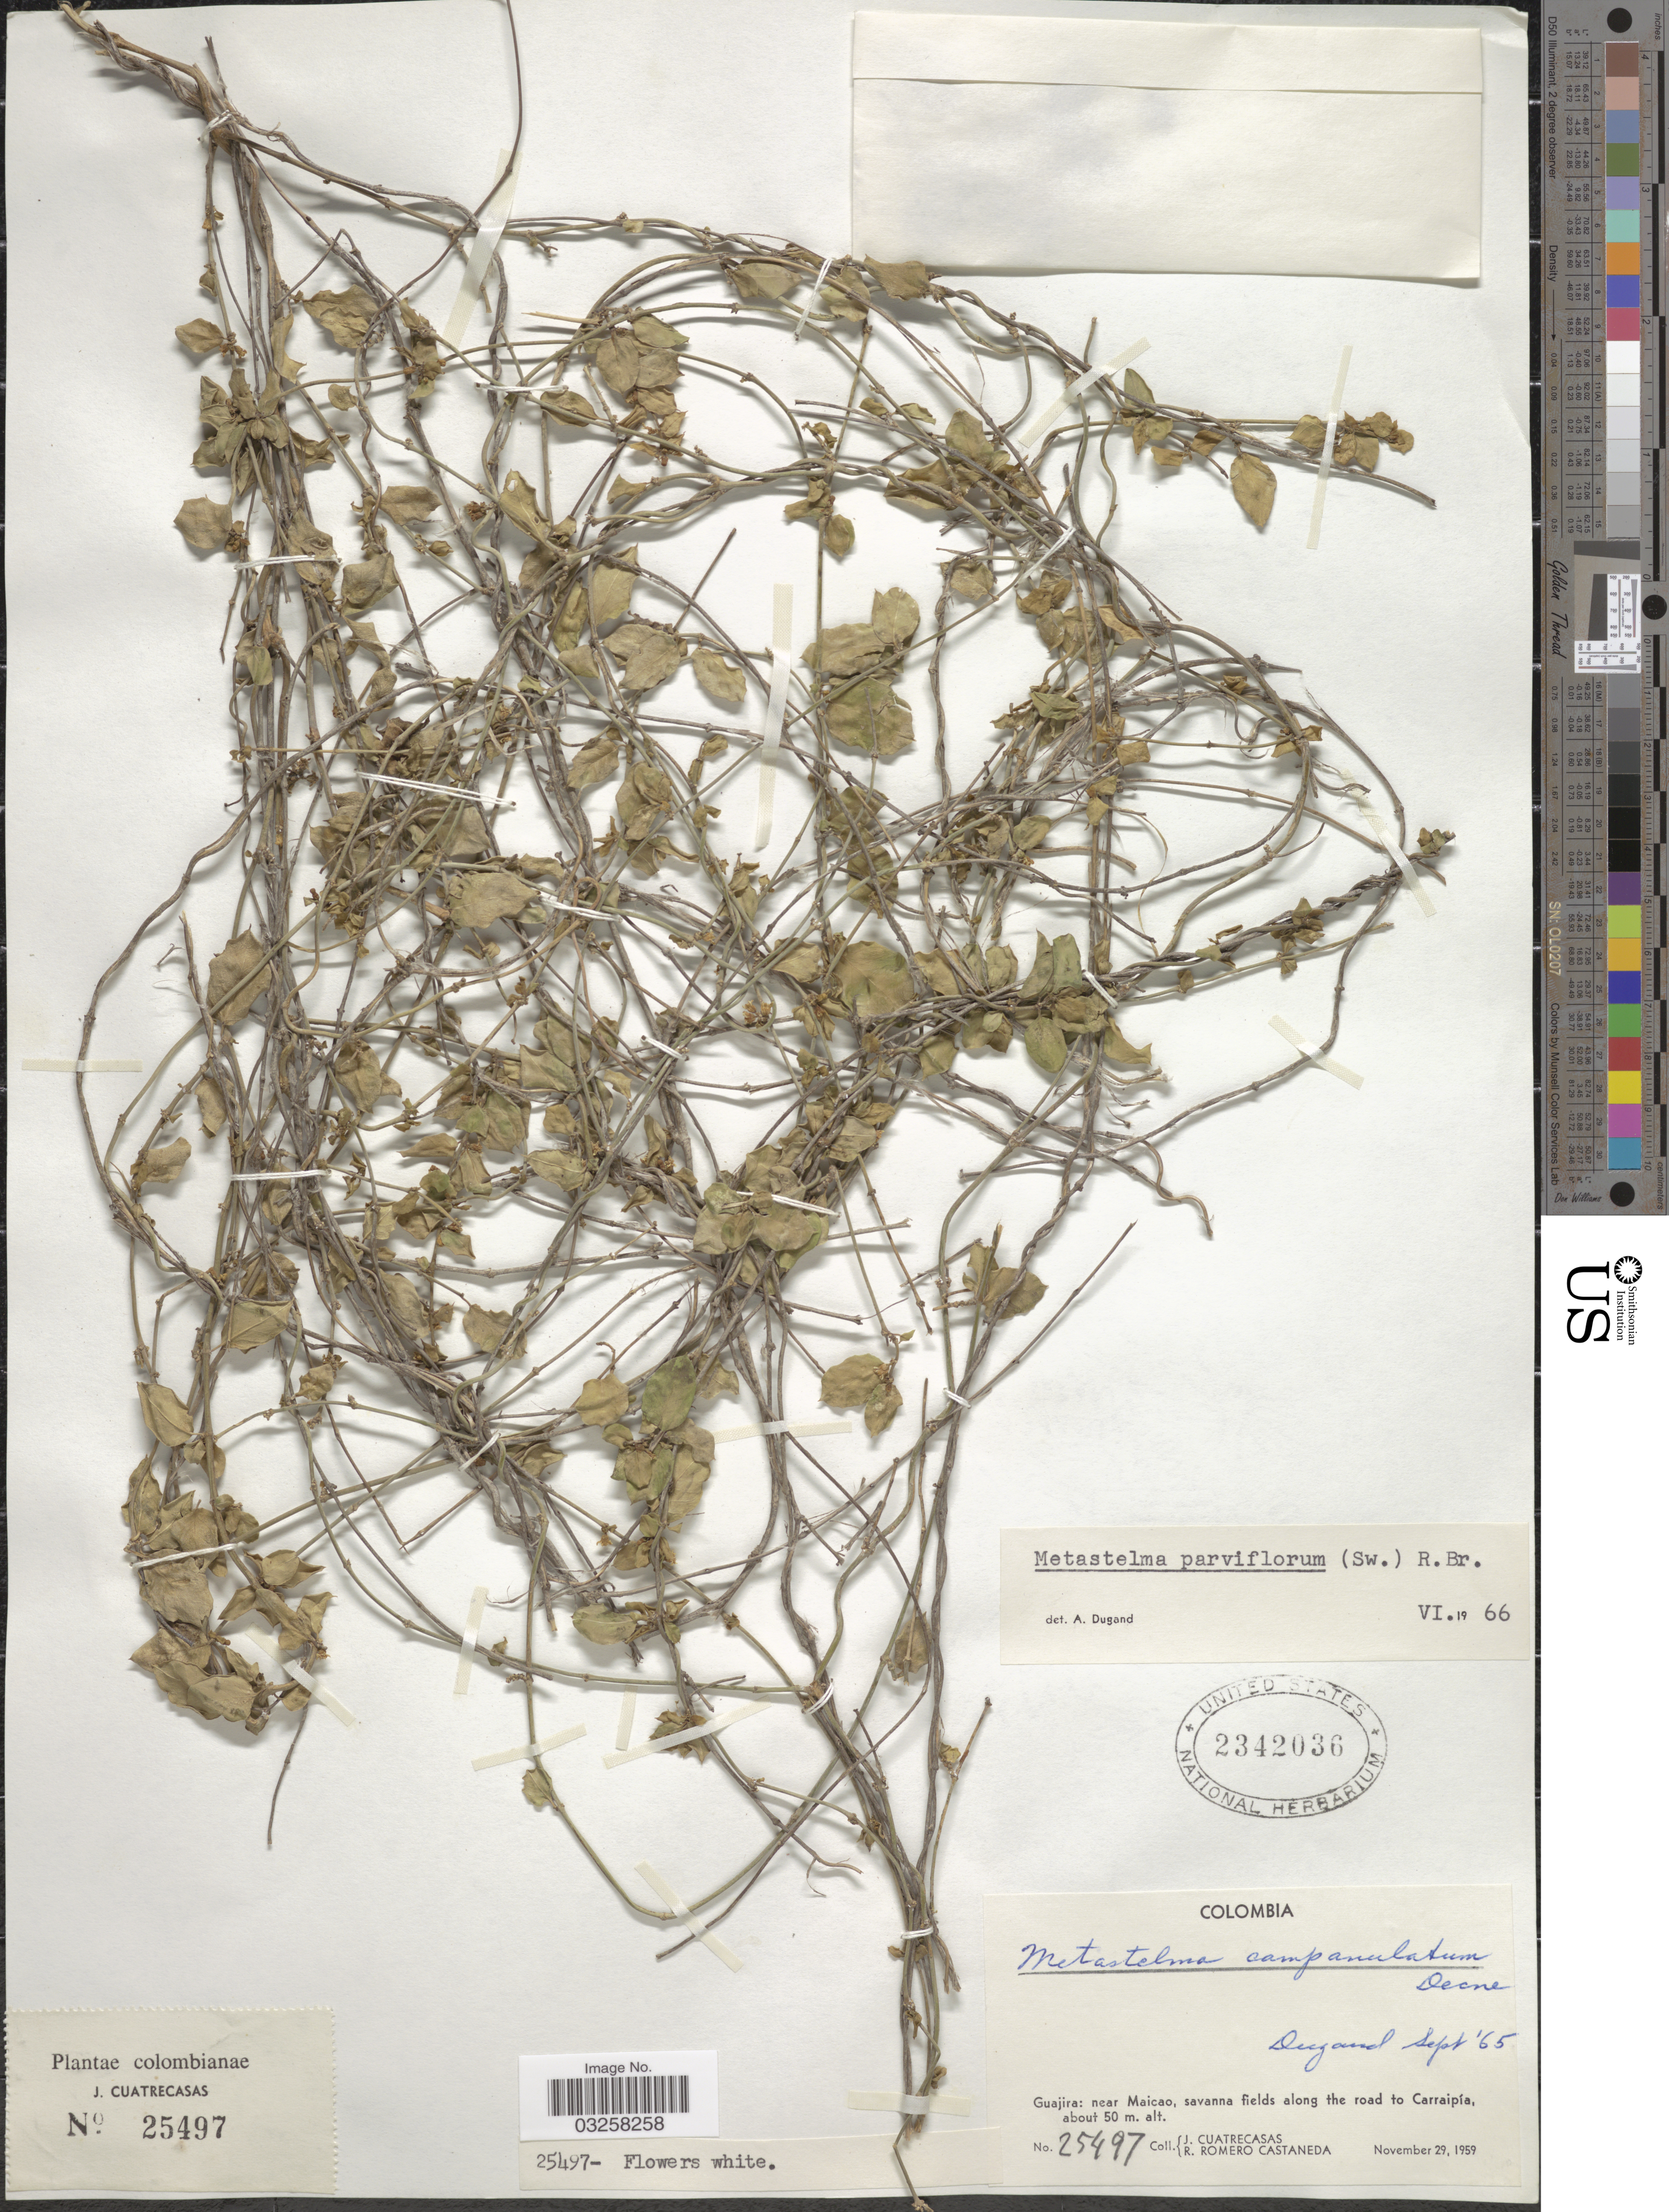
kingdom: Plantae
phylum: Tracheophyta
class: Magnoliopsida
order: Gentianales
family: Apocynaceae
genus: Metastelma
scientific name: Metastelma parviflorum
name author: (Sw.) Schult.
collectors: J. Cuatrecasas & R. Romero Castañeda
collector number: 25497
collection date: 1959-11-29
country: Colombia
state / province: La Guajira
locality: Guajira: near Maicao, savanna fields along the road to Carraipía.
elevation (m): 50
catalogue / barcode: US 2342036